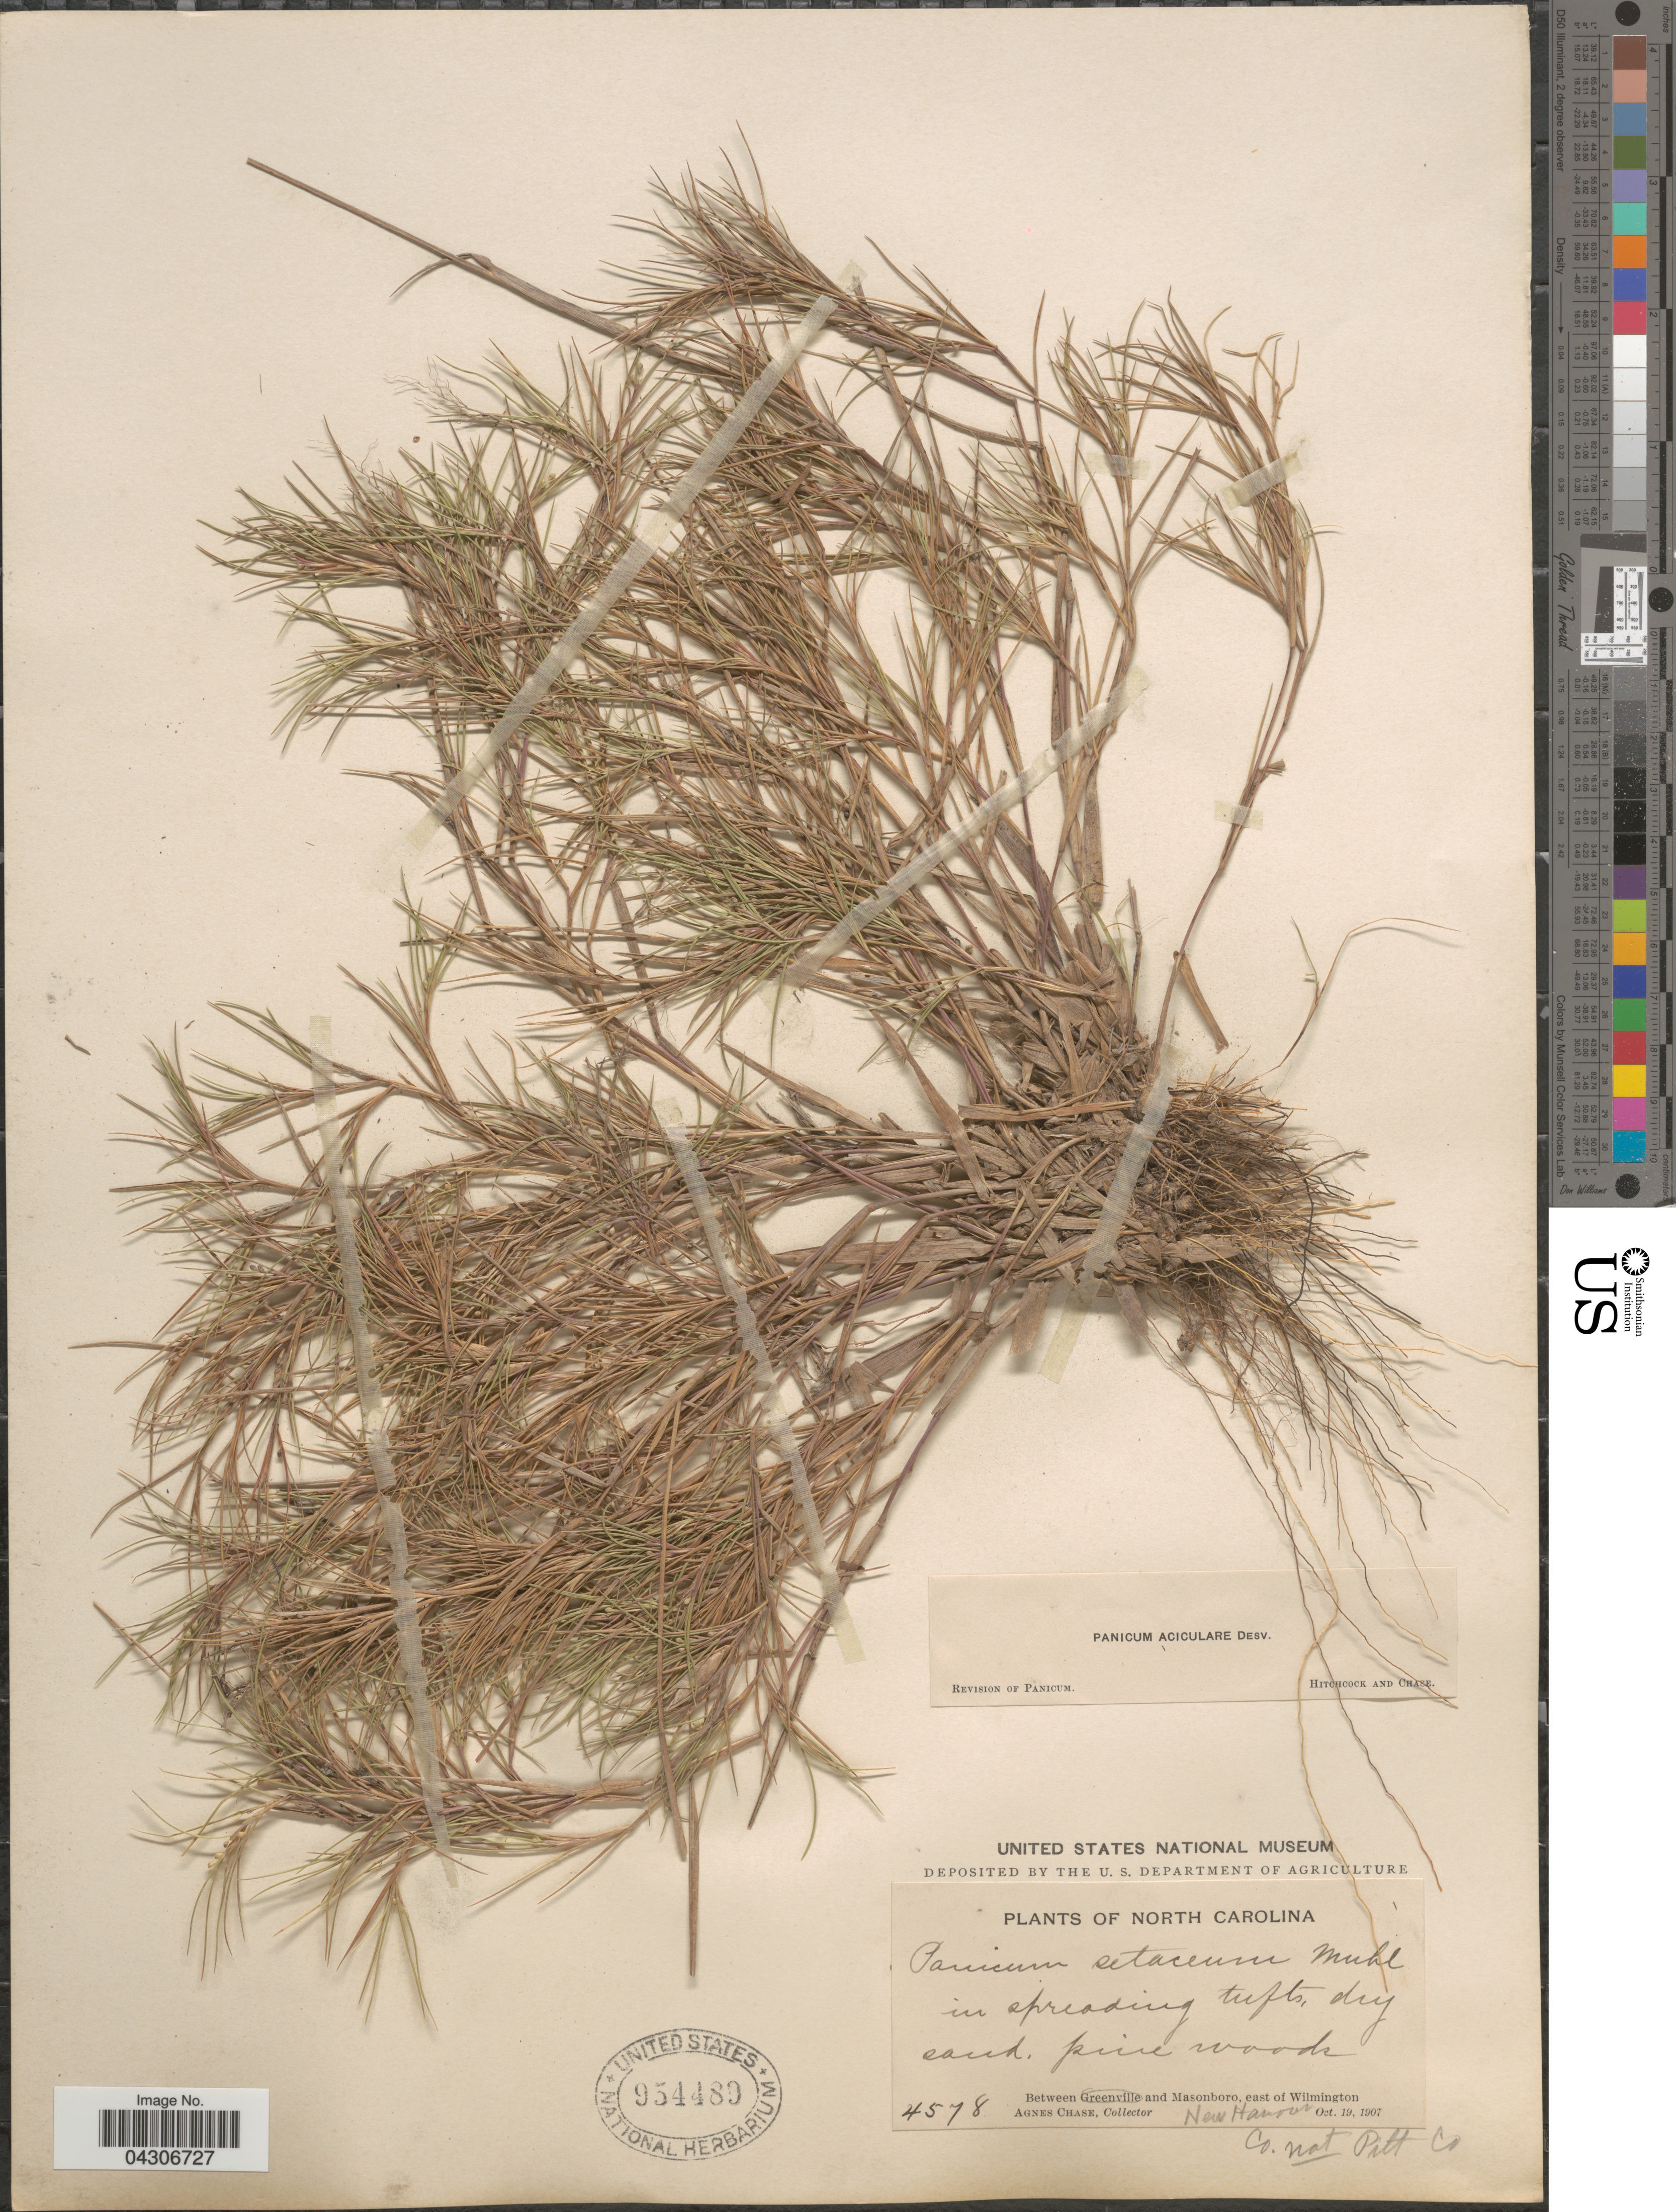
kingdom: Plantae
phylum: Tracheophyta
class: Liliopsida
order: Poales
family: Poaceae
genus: Dichanthelium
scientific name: Dichanthelium aciculare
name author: (Desv. ex Poir.) Gould & C.A. Clark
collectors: A. Chase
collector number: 4578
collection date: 1907-10-19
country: United States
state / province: North Carolina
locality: Between New Hanover and Masonboro, east of Wilmington.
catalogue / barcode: US 954489